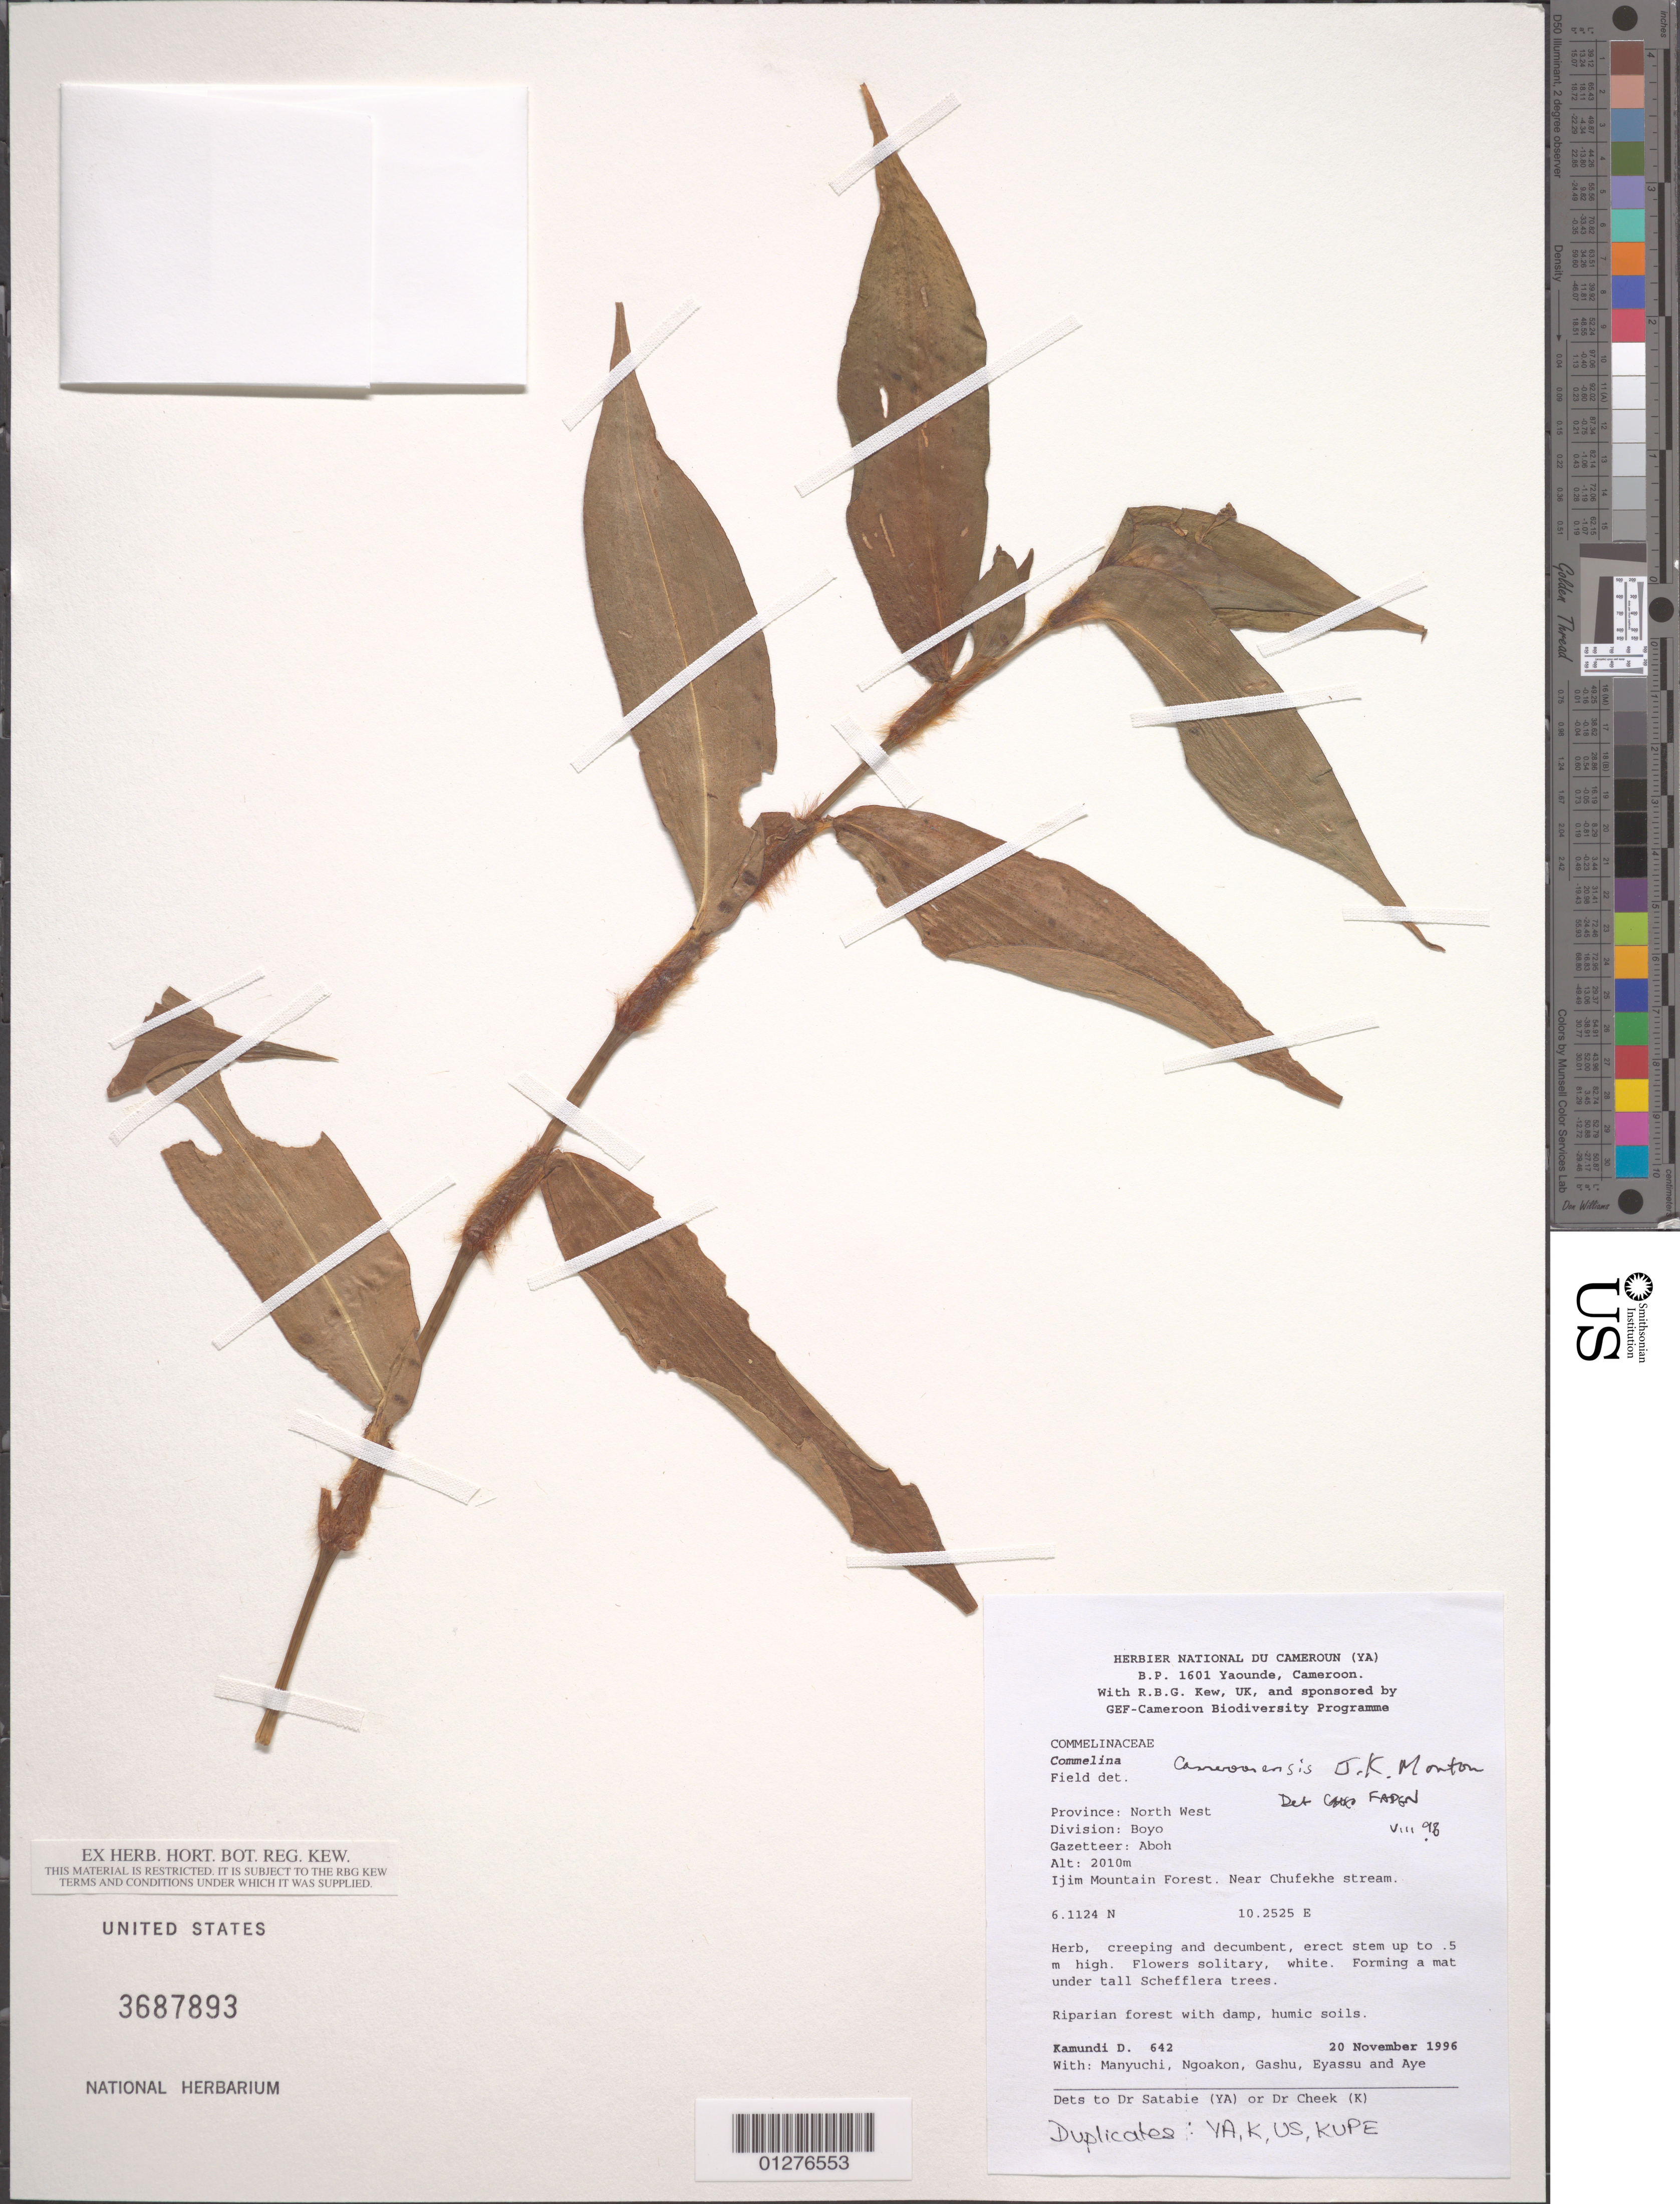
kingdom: Plantae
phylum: Tracheophyta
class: Liliopsida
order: Commelinales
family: Commelinaceae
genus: Commelina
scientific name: Commelina cameroonensis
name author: J.K. Morton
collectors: D. Kamundi et al.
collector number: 642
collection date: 1996-11-20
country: Cameroon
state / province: Nord-ouest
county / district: Boyo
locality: Gazeteer: Aboh. Ijim Mountain Forest. Near Chufekhe stream.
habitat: Riparian forest with damp, humic soils.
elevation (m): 201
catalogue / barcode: US 3687893